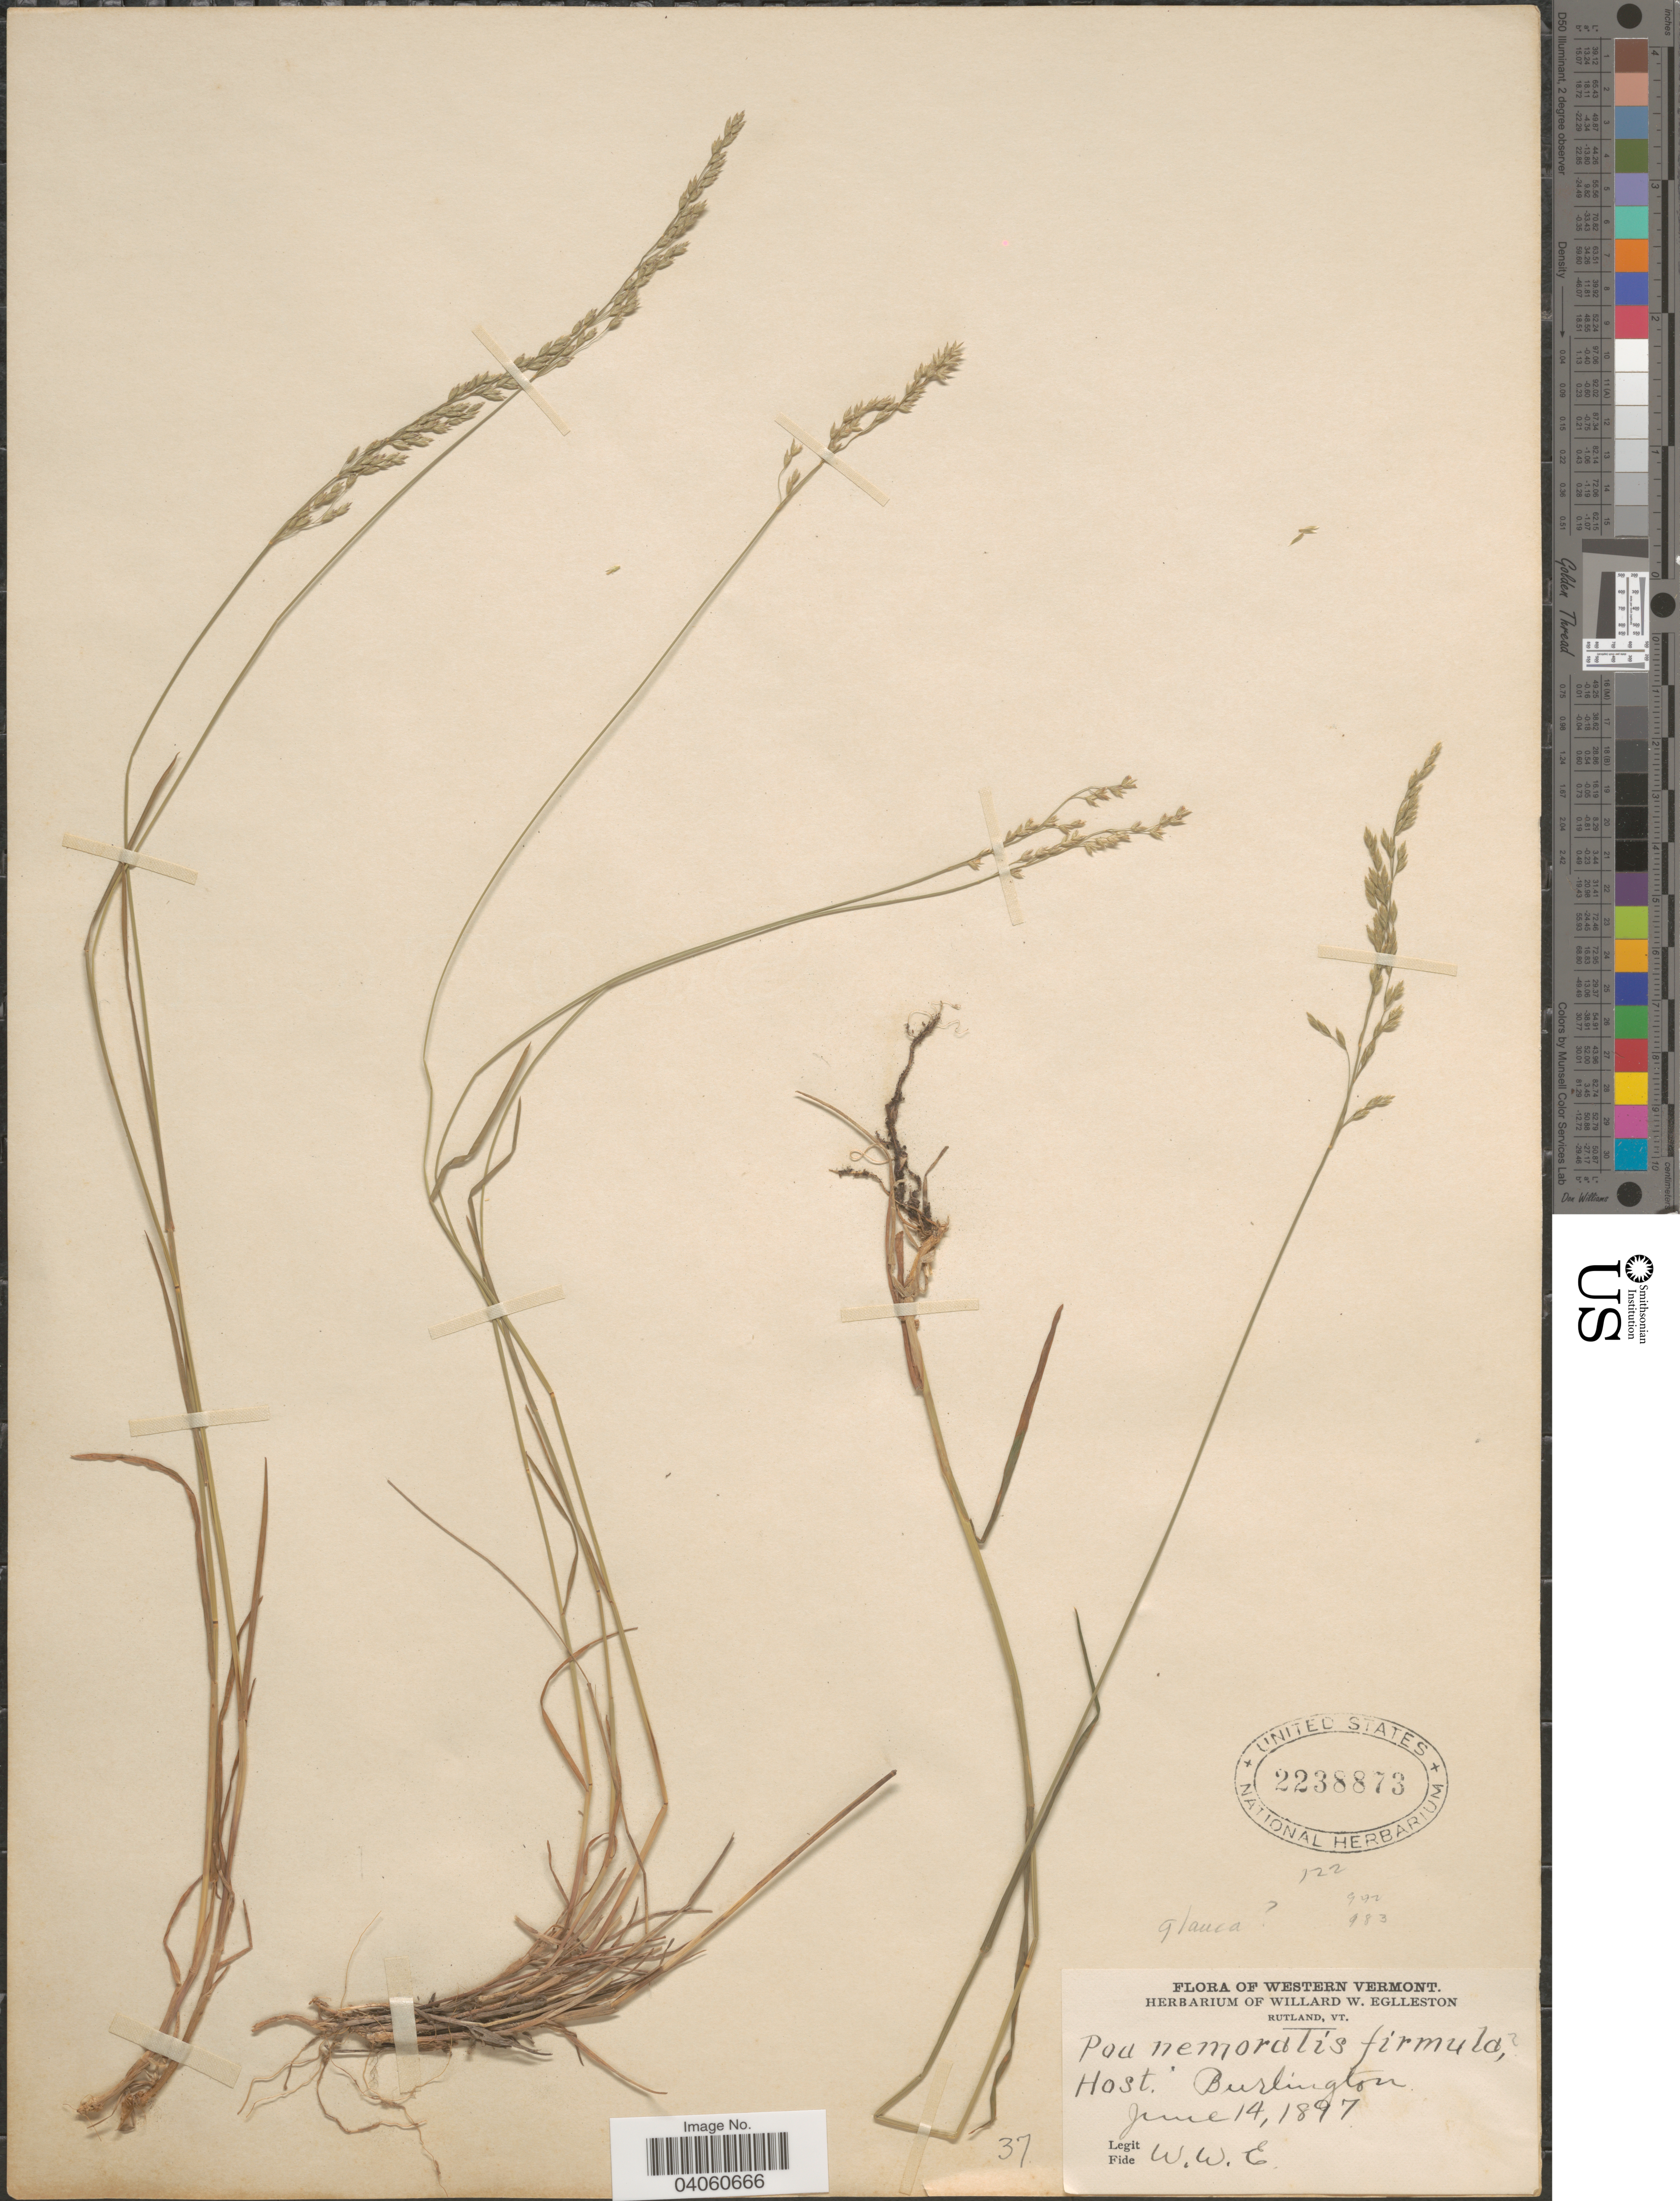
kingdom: Plantae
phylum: Tracheophyta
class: Liliopsida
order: Poales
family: Poaceae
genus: Poa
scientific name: Poa nemoralis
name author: L.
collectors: W. W. Eggleston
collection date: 1897-06-14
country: United States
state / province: Vermont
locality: Western Vermont. Burlington.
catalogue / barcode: US 2238873